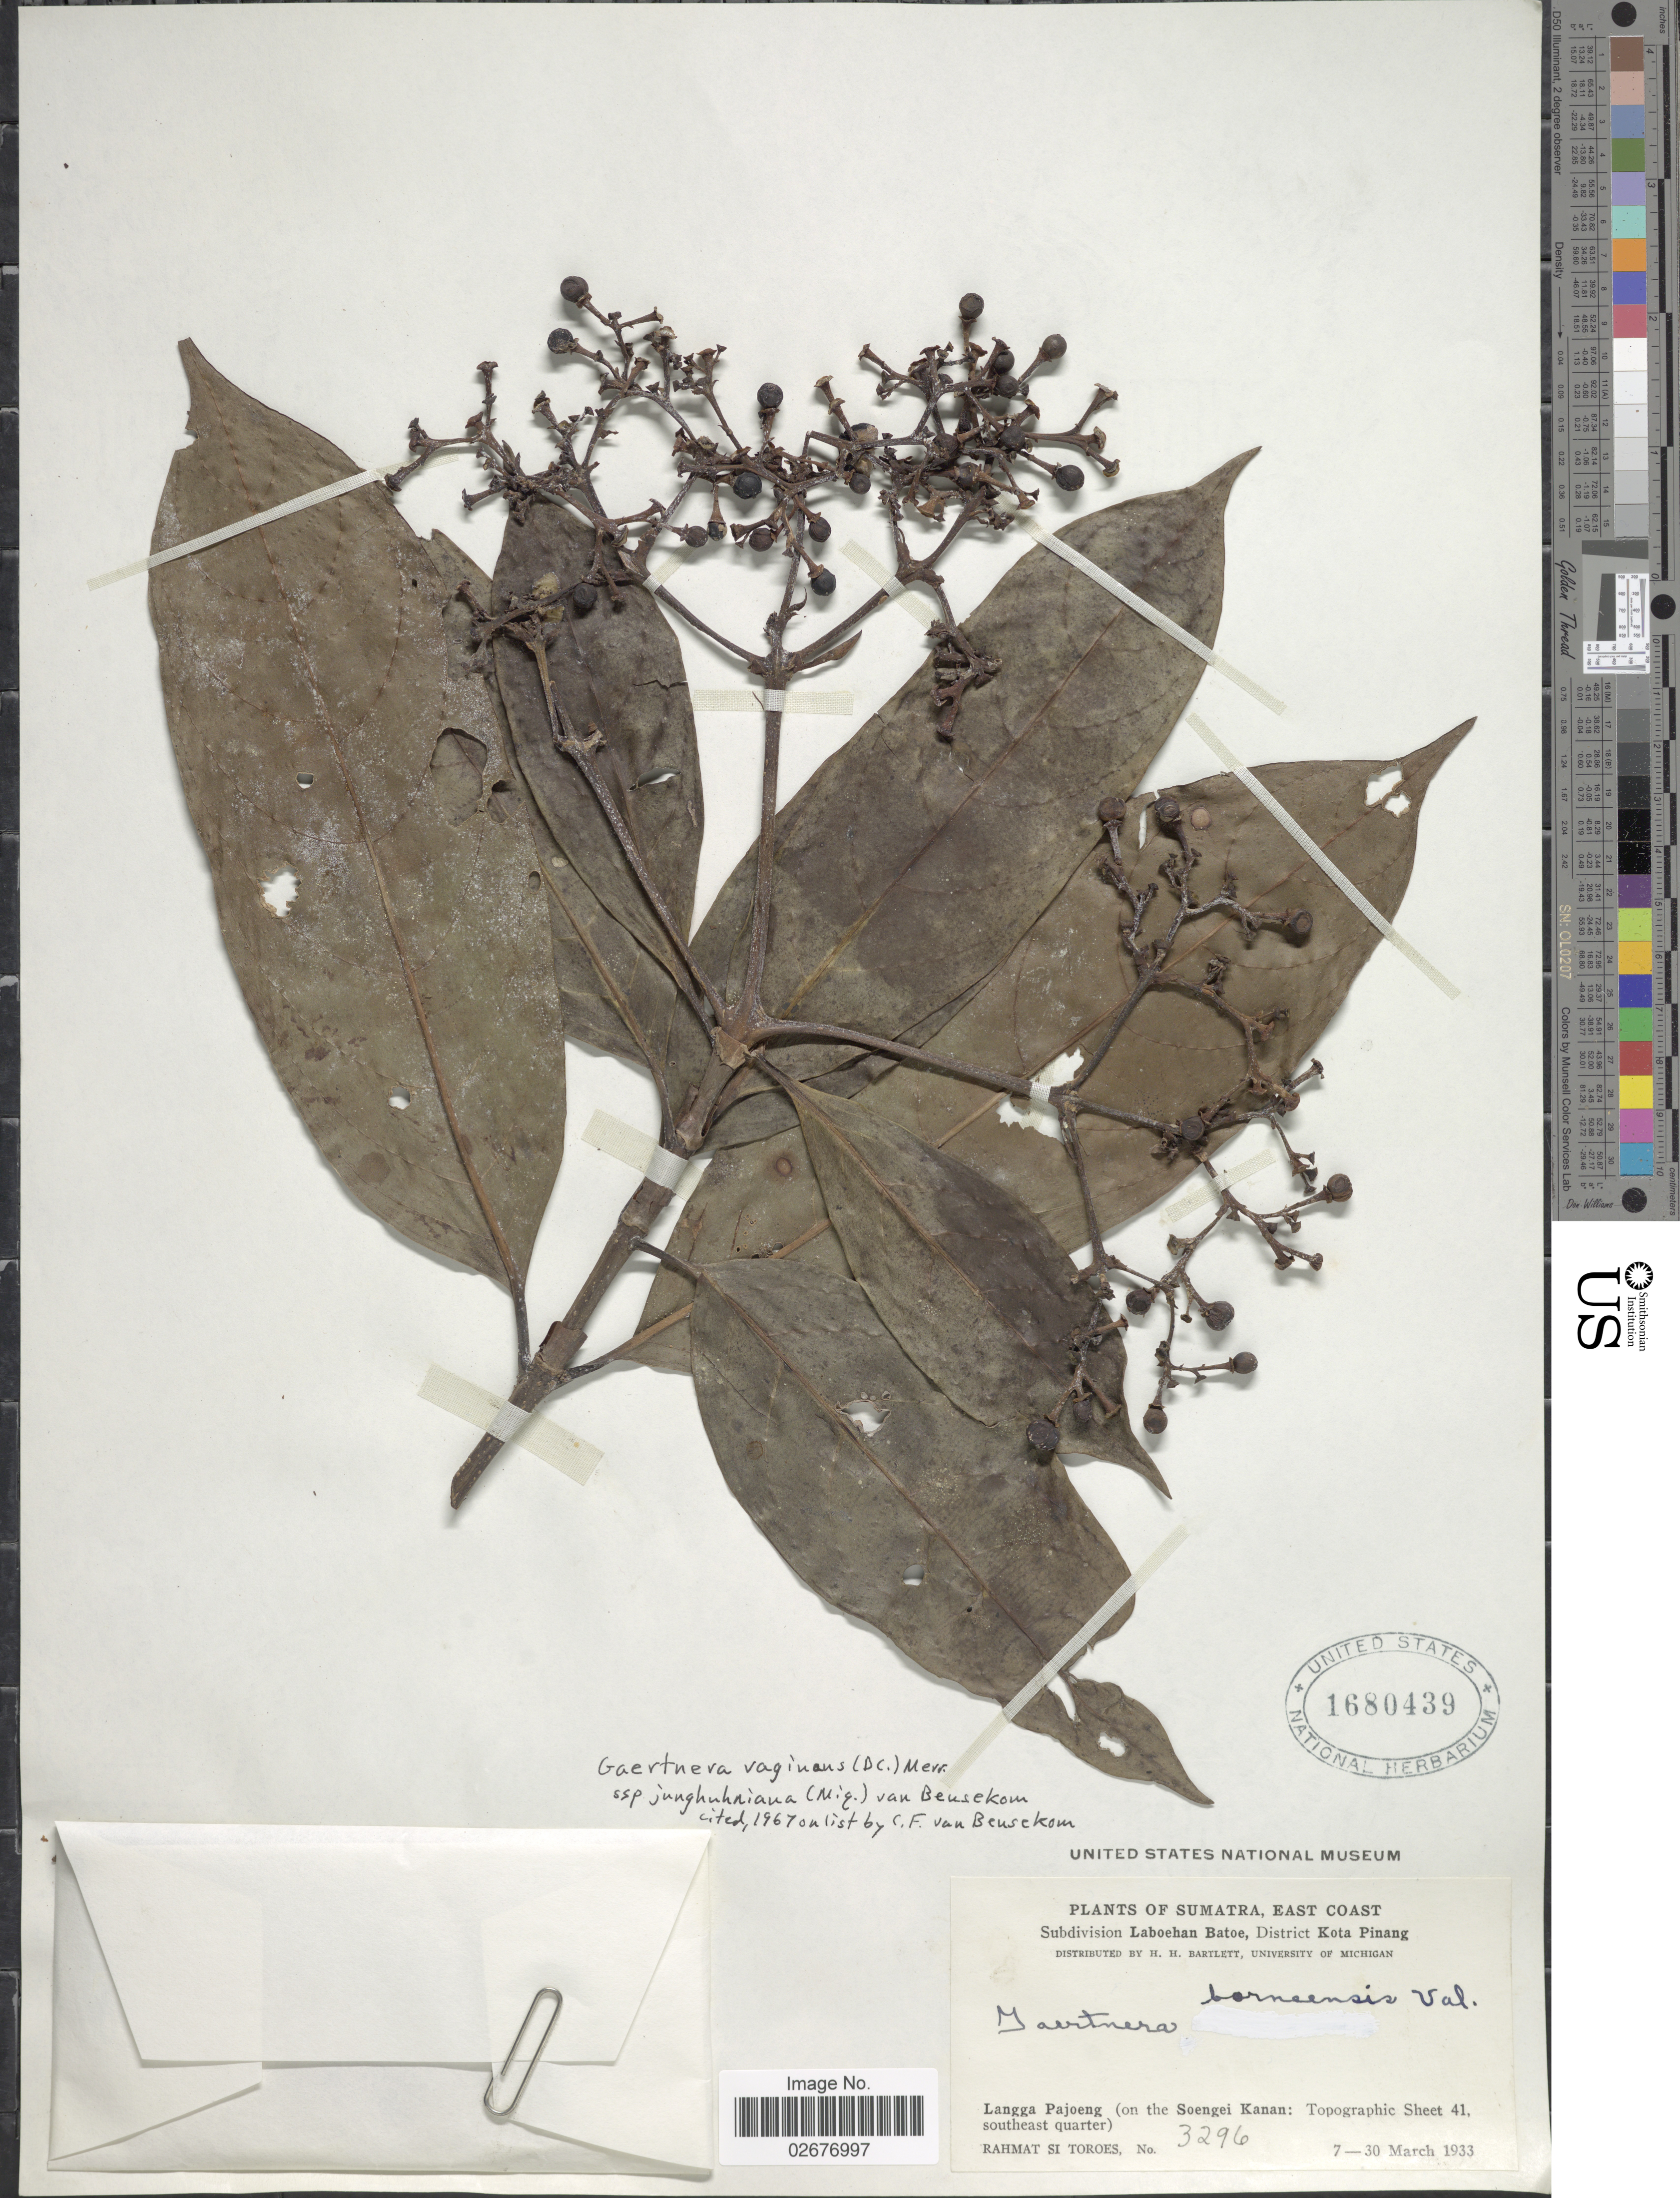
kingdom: Plantae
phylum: Tracheophyta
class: Magnoliopsida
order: Gentianales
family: Rubiaceae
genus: Gaertnera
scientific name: Gaertnera junghuhniana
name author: Miq.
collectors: Rahmat Si Boeea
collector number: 3296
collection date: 1933-03-07/1933-03-30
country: Indonesia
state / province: Sumatra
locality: East Coast, Subdivsion Laboehan Batoe, District Kota Pinang, Langga Pajoeng (on the Soengei Kanan: Topographic Sheet 41, southeast quarter)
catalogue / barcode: US 1680439